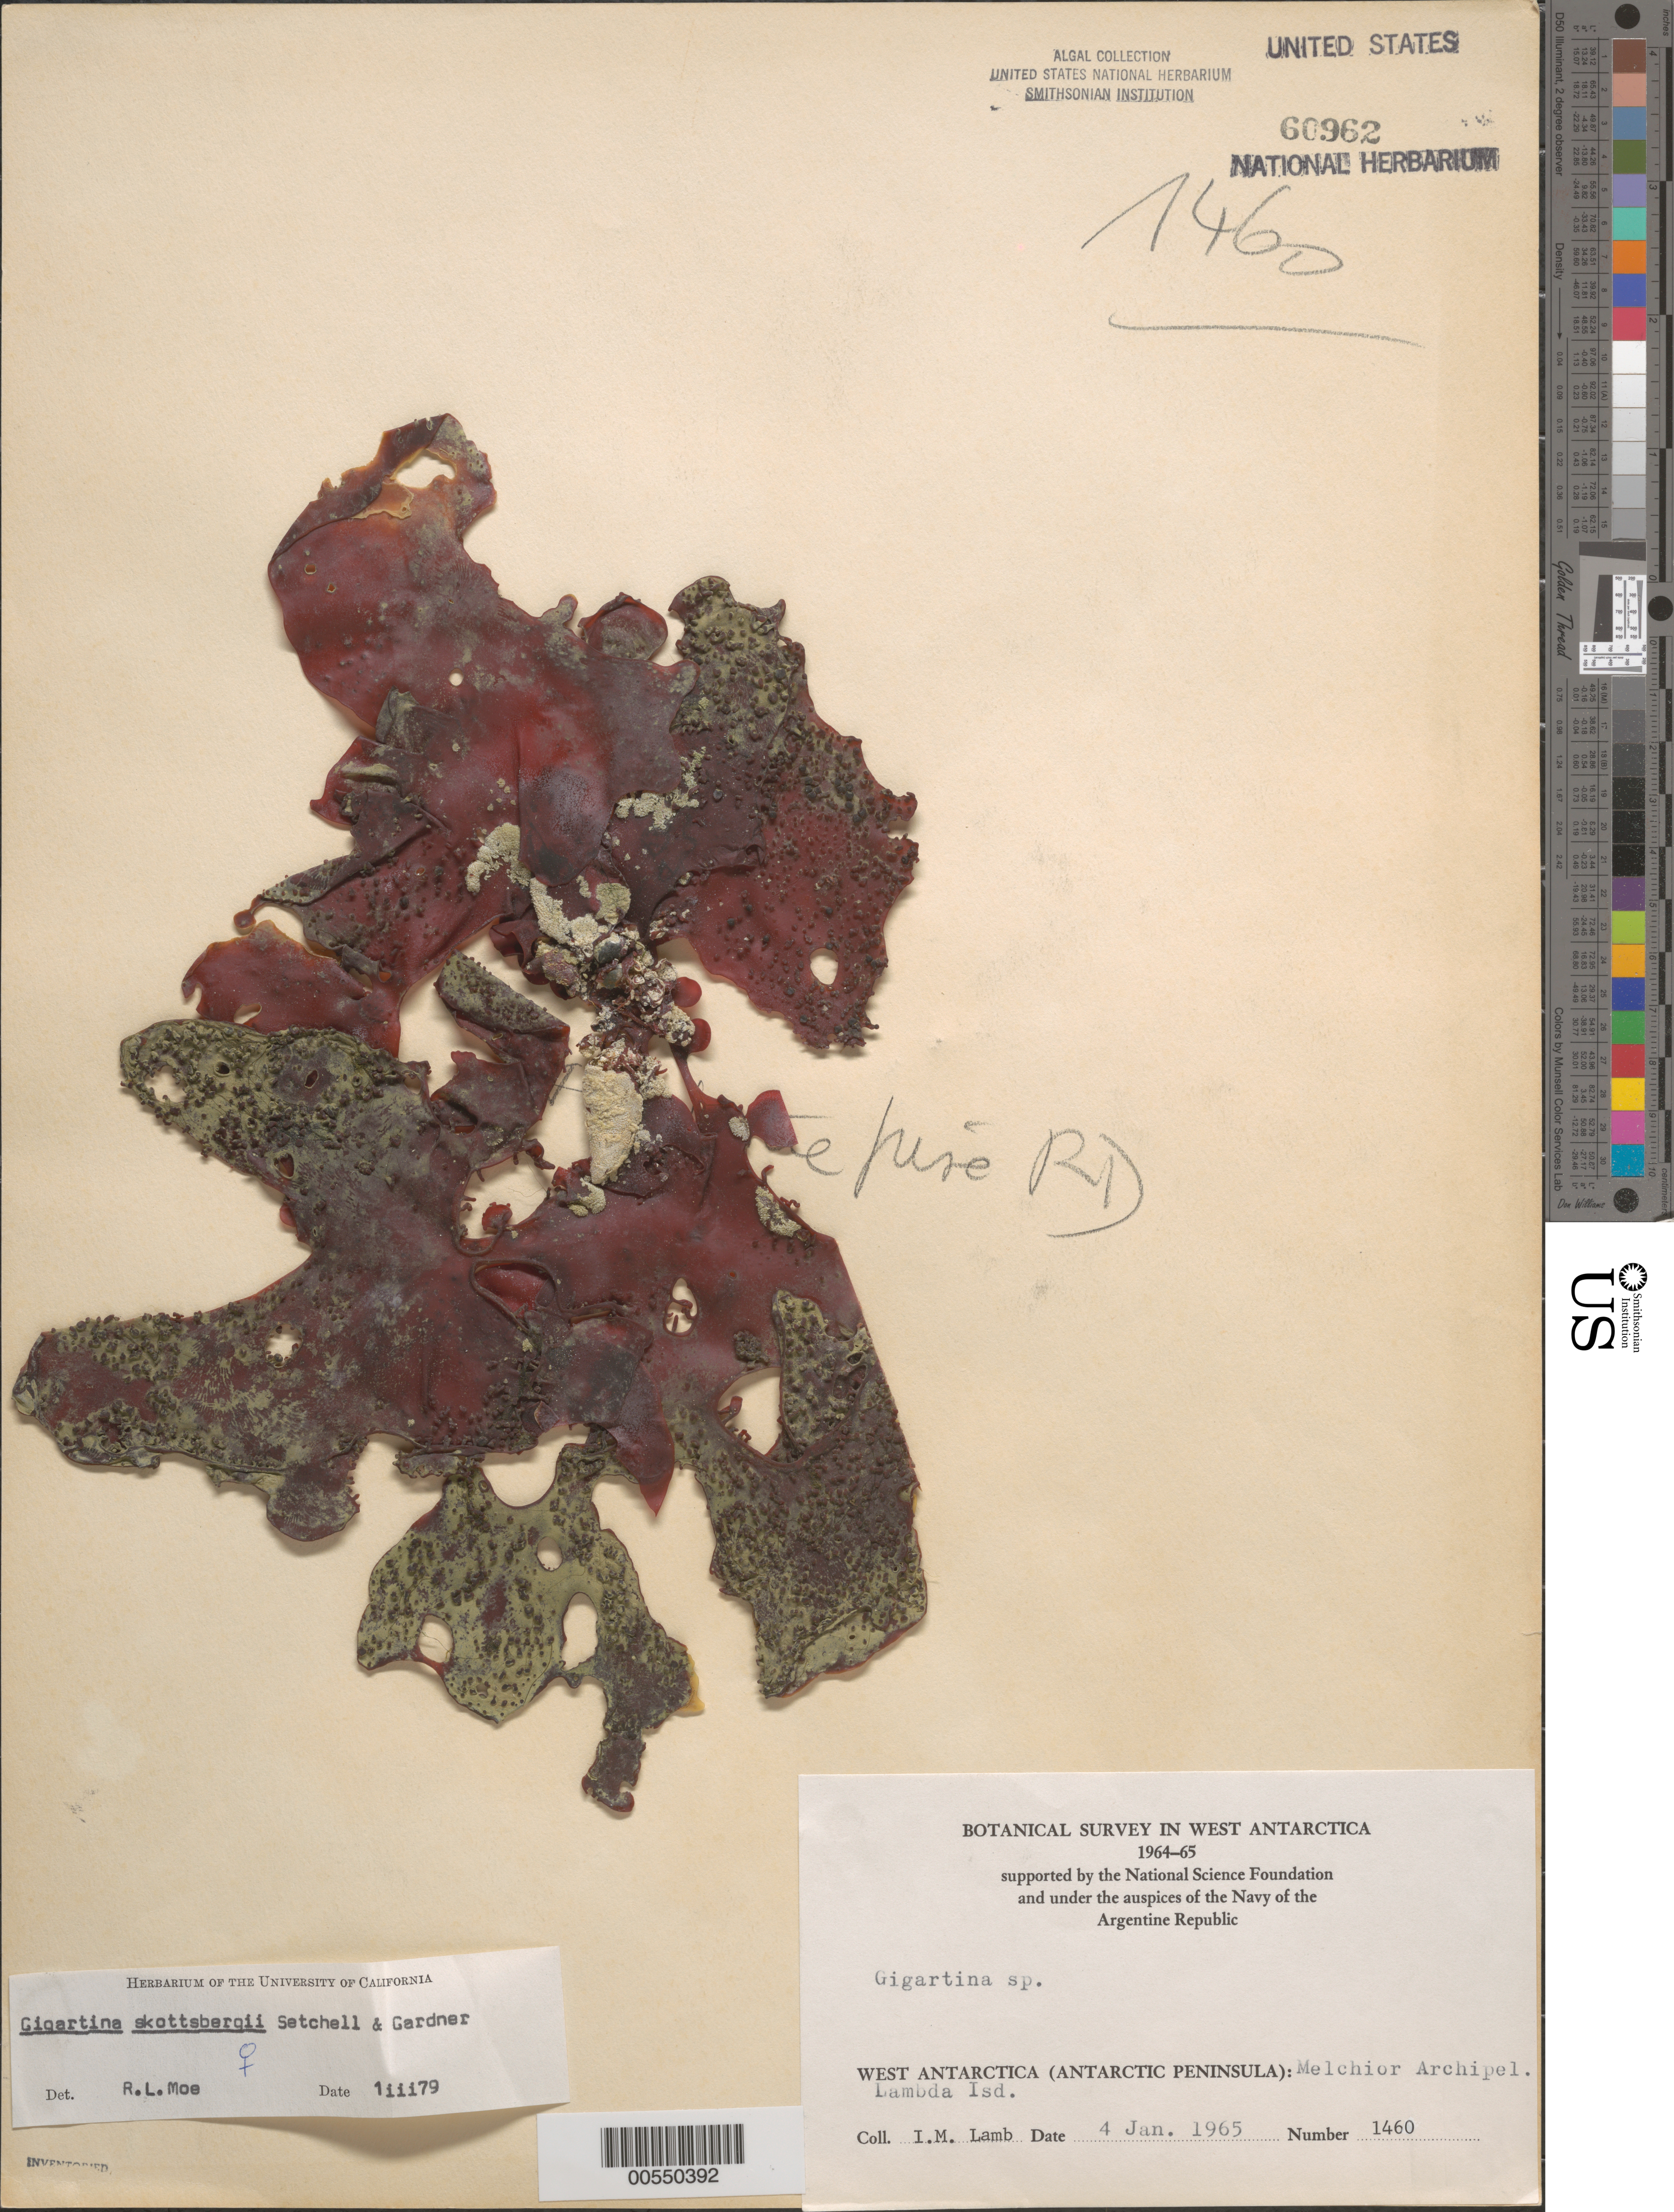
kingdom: Plantae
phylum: Rhodophyta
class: Florideophyceae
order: Gigartinales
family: Gigartinaceae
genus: Sarcopeltis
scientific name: Sarcopeltis skottsbergii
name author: (Setchell & N.L. Gardner) Hommersand et al.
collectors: I. M. Lamb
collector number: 1460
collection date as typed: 04 Jan 1965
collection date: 1965-01-04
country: Antarctica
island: Lambda Island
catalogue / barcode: US 60962